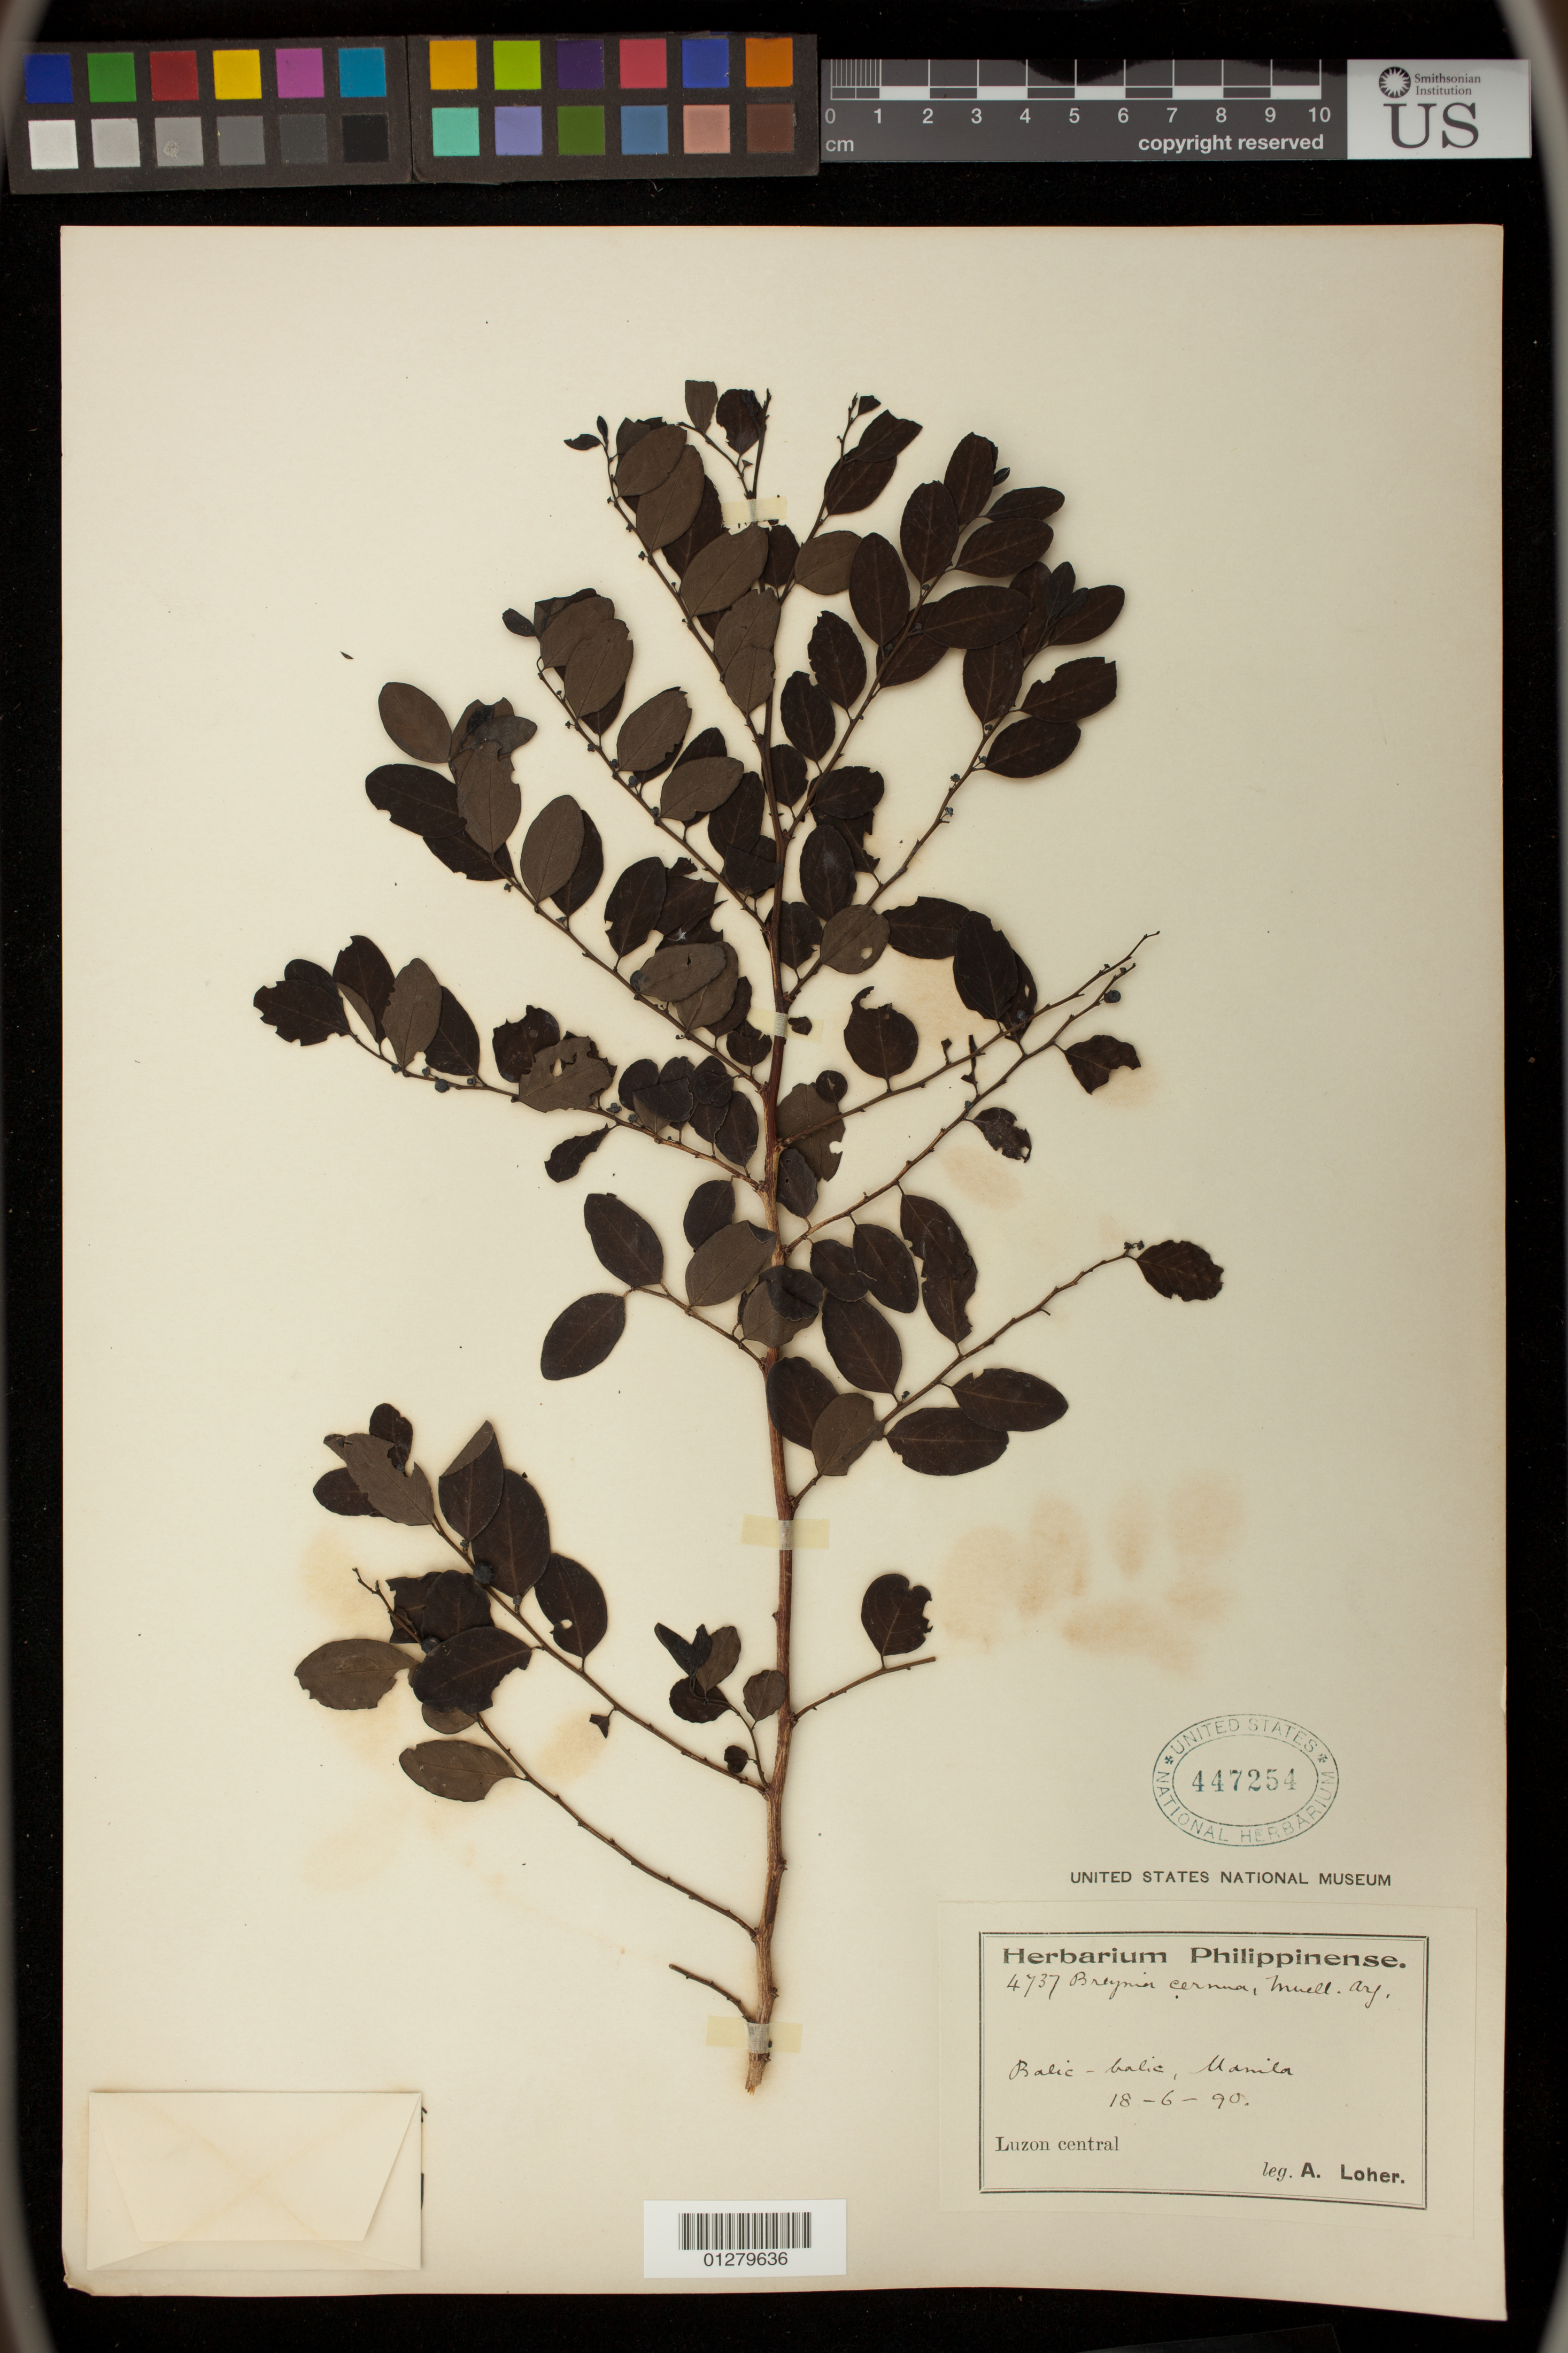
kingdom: Plantae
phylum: Tracheophyta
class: Magnoliopsida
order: Malpighiales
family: Phyllanthaceae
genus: Breynia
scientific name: Breynia cernua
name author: (Poir.) Müll. Arg.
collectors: A. Loher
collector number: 4737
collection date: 1890-06-18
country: Philippines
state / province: National Capital Region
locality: Balic-balic, Manila, Luzon central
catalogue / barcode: US 447254